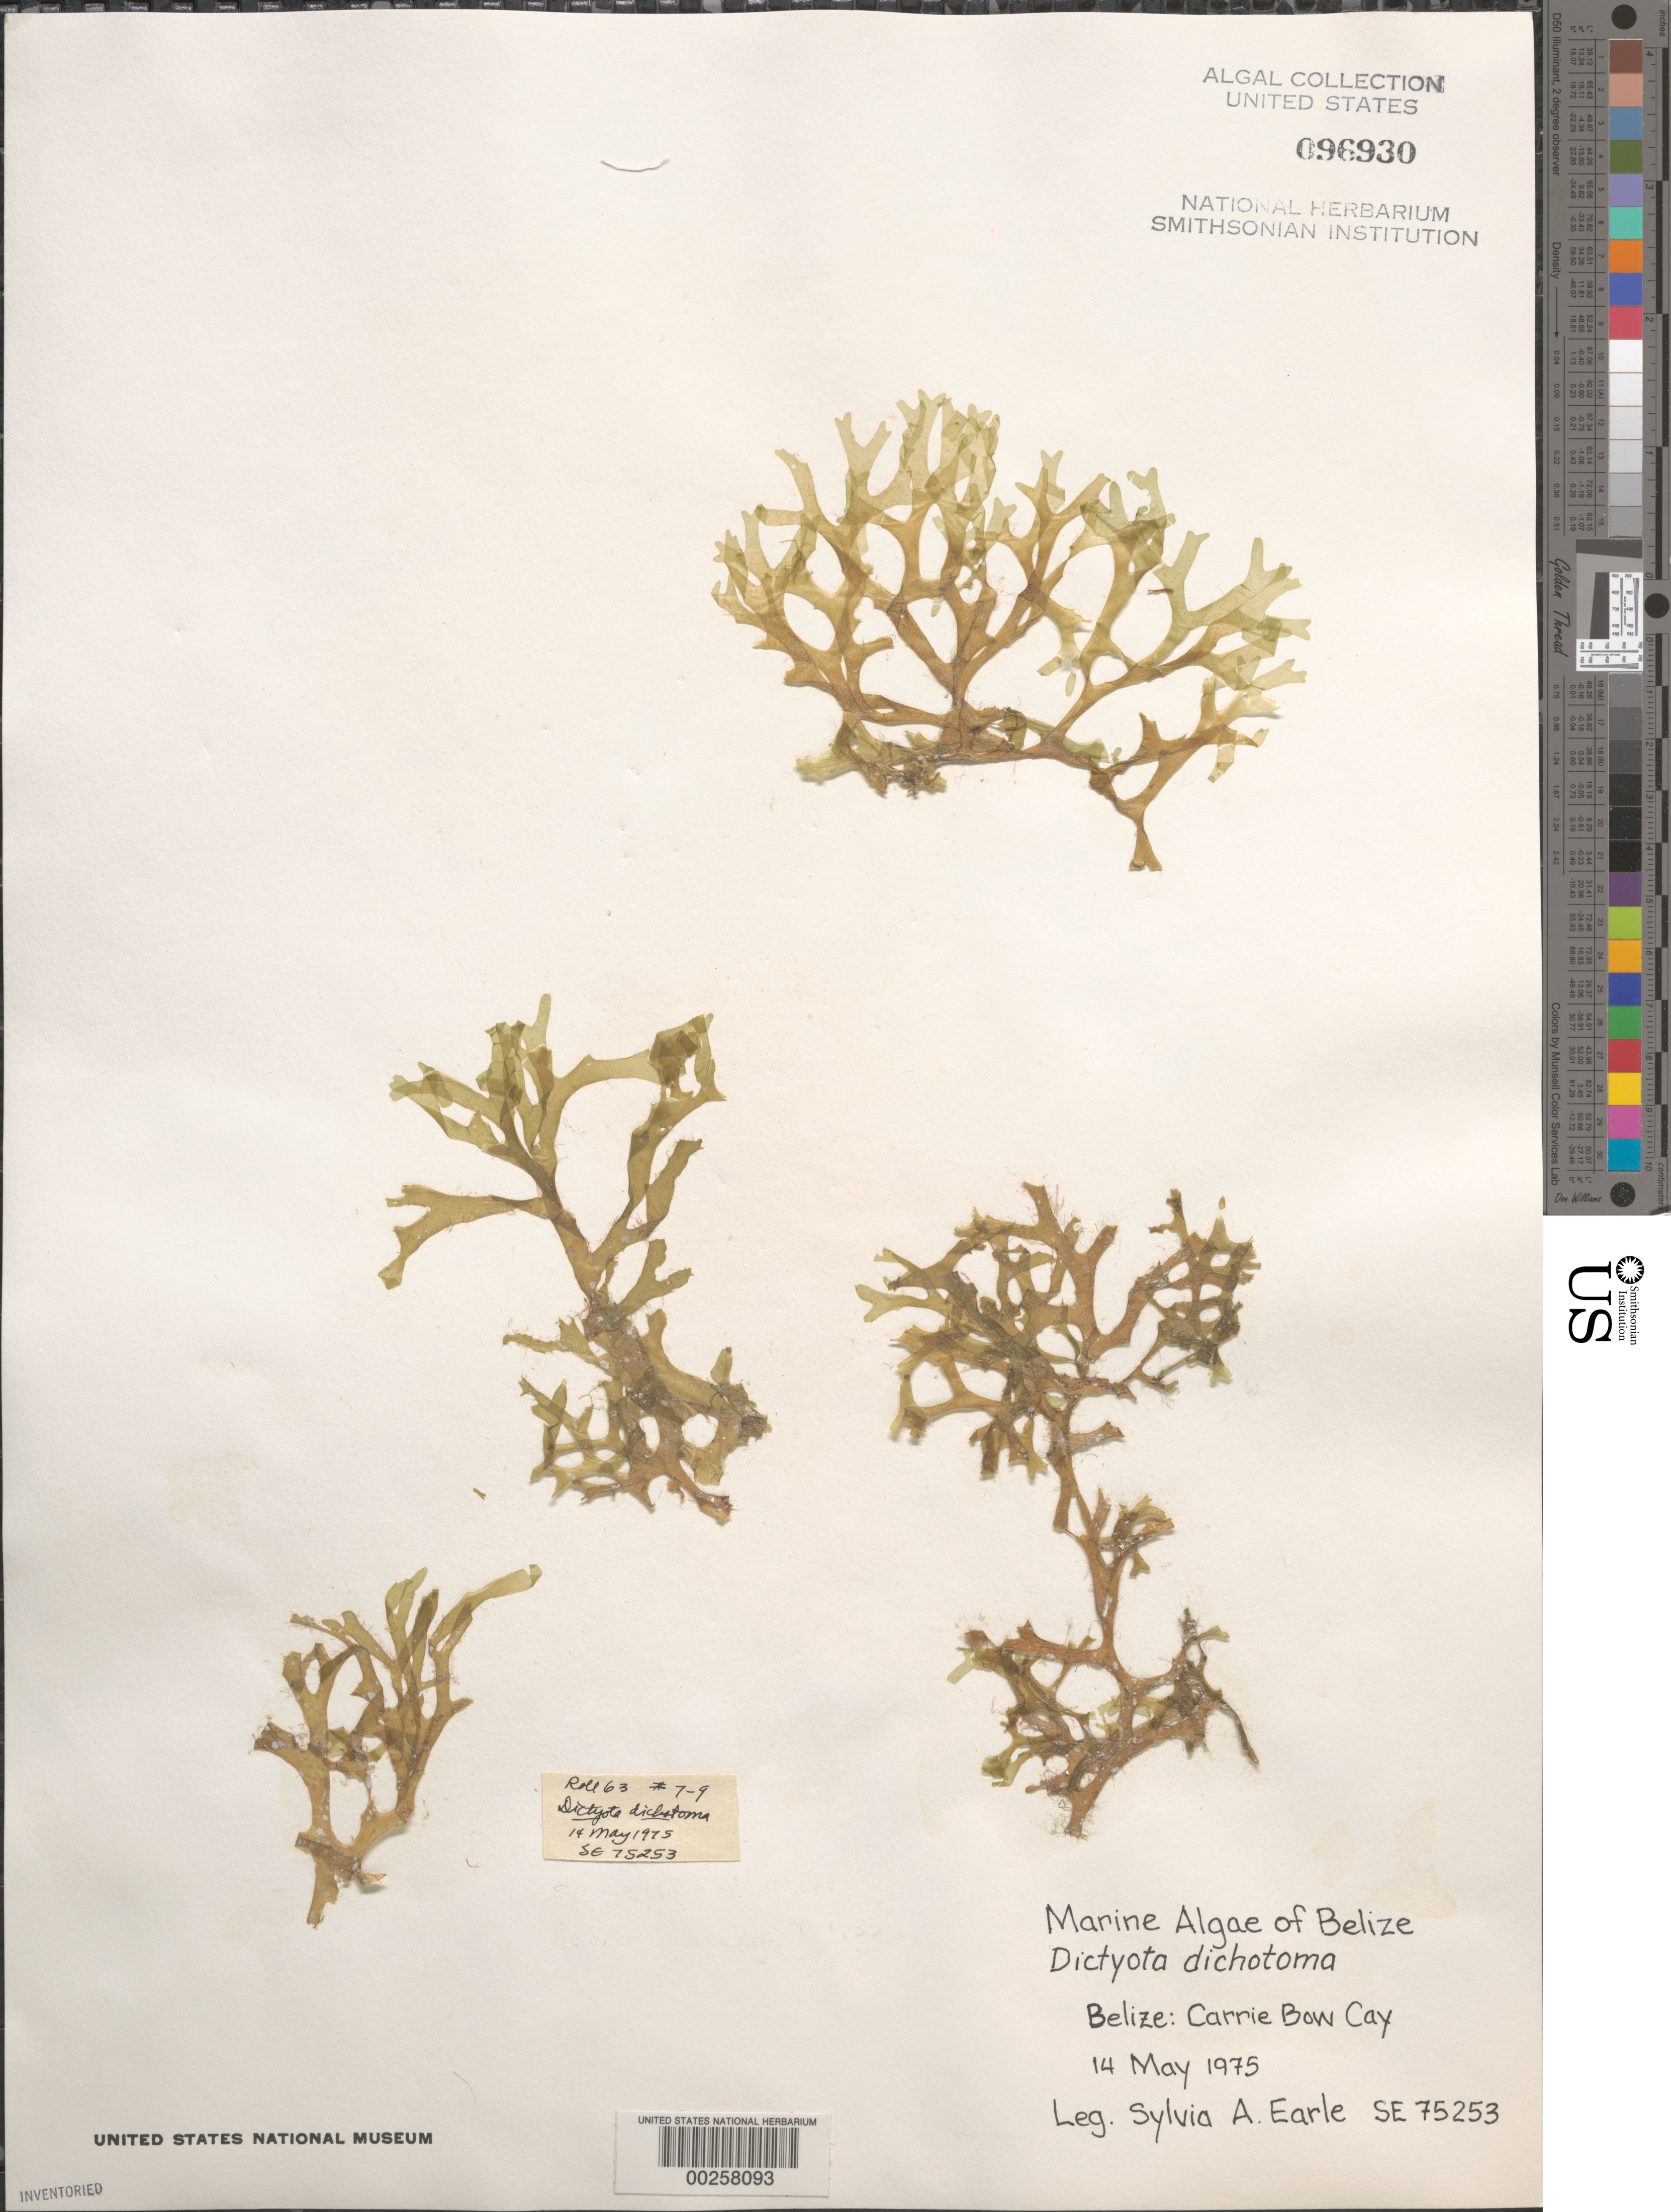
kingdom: Chromista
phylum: Ochrophyta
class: Phaeophyceae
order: Dictyotales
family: Dictyotaceae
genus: Dictyota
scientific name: Dictyota dichotoma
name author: (Huds.) J.V.Lamouroux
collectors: S. A. Earle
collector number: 75253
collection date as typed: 14 May 1975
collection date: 1975-05-14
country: Belize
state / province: Stann Creek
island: Carrie Bow Cay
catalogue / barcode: US 96930